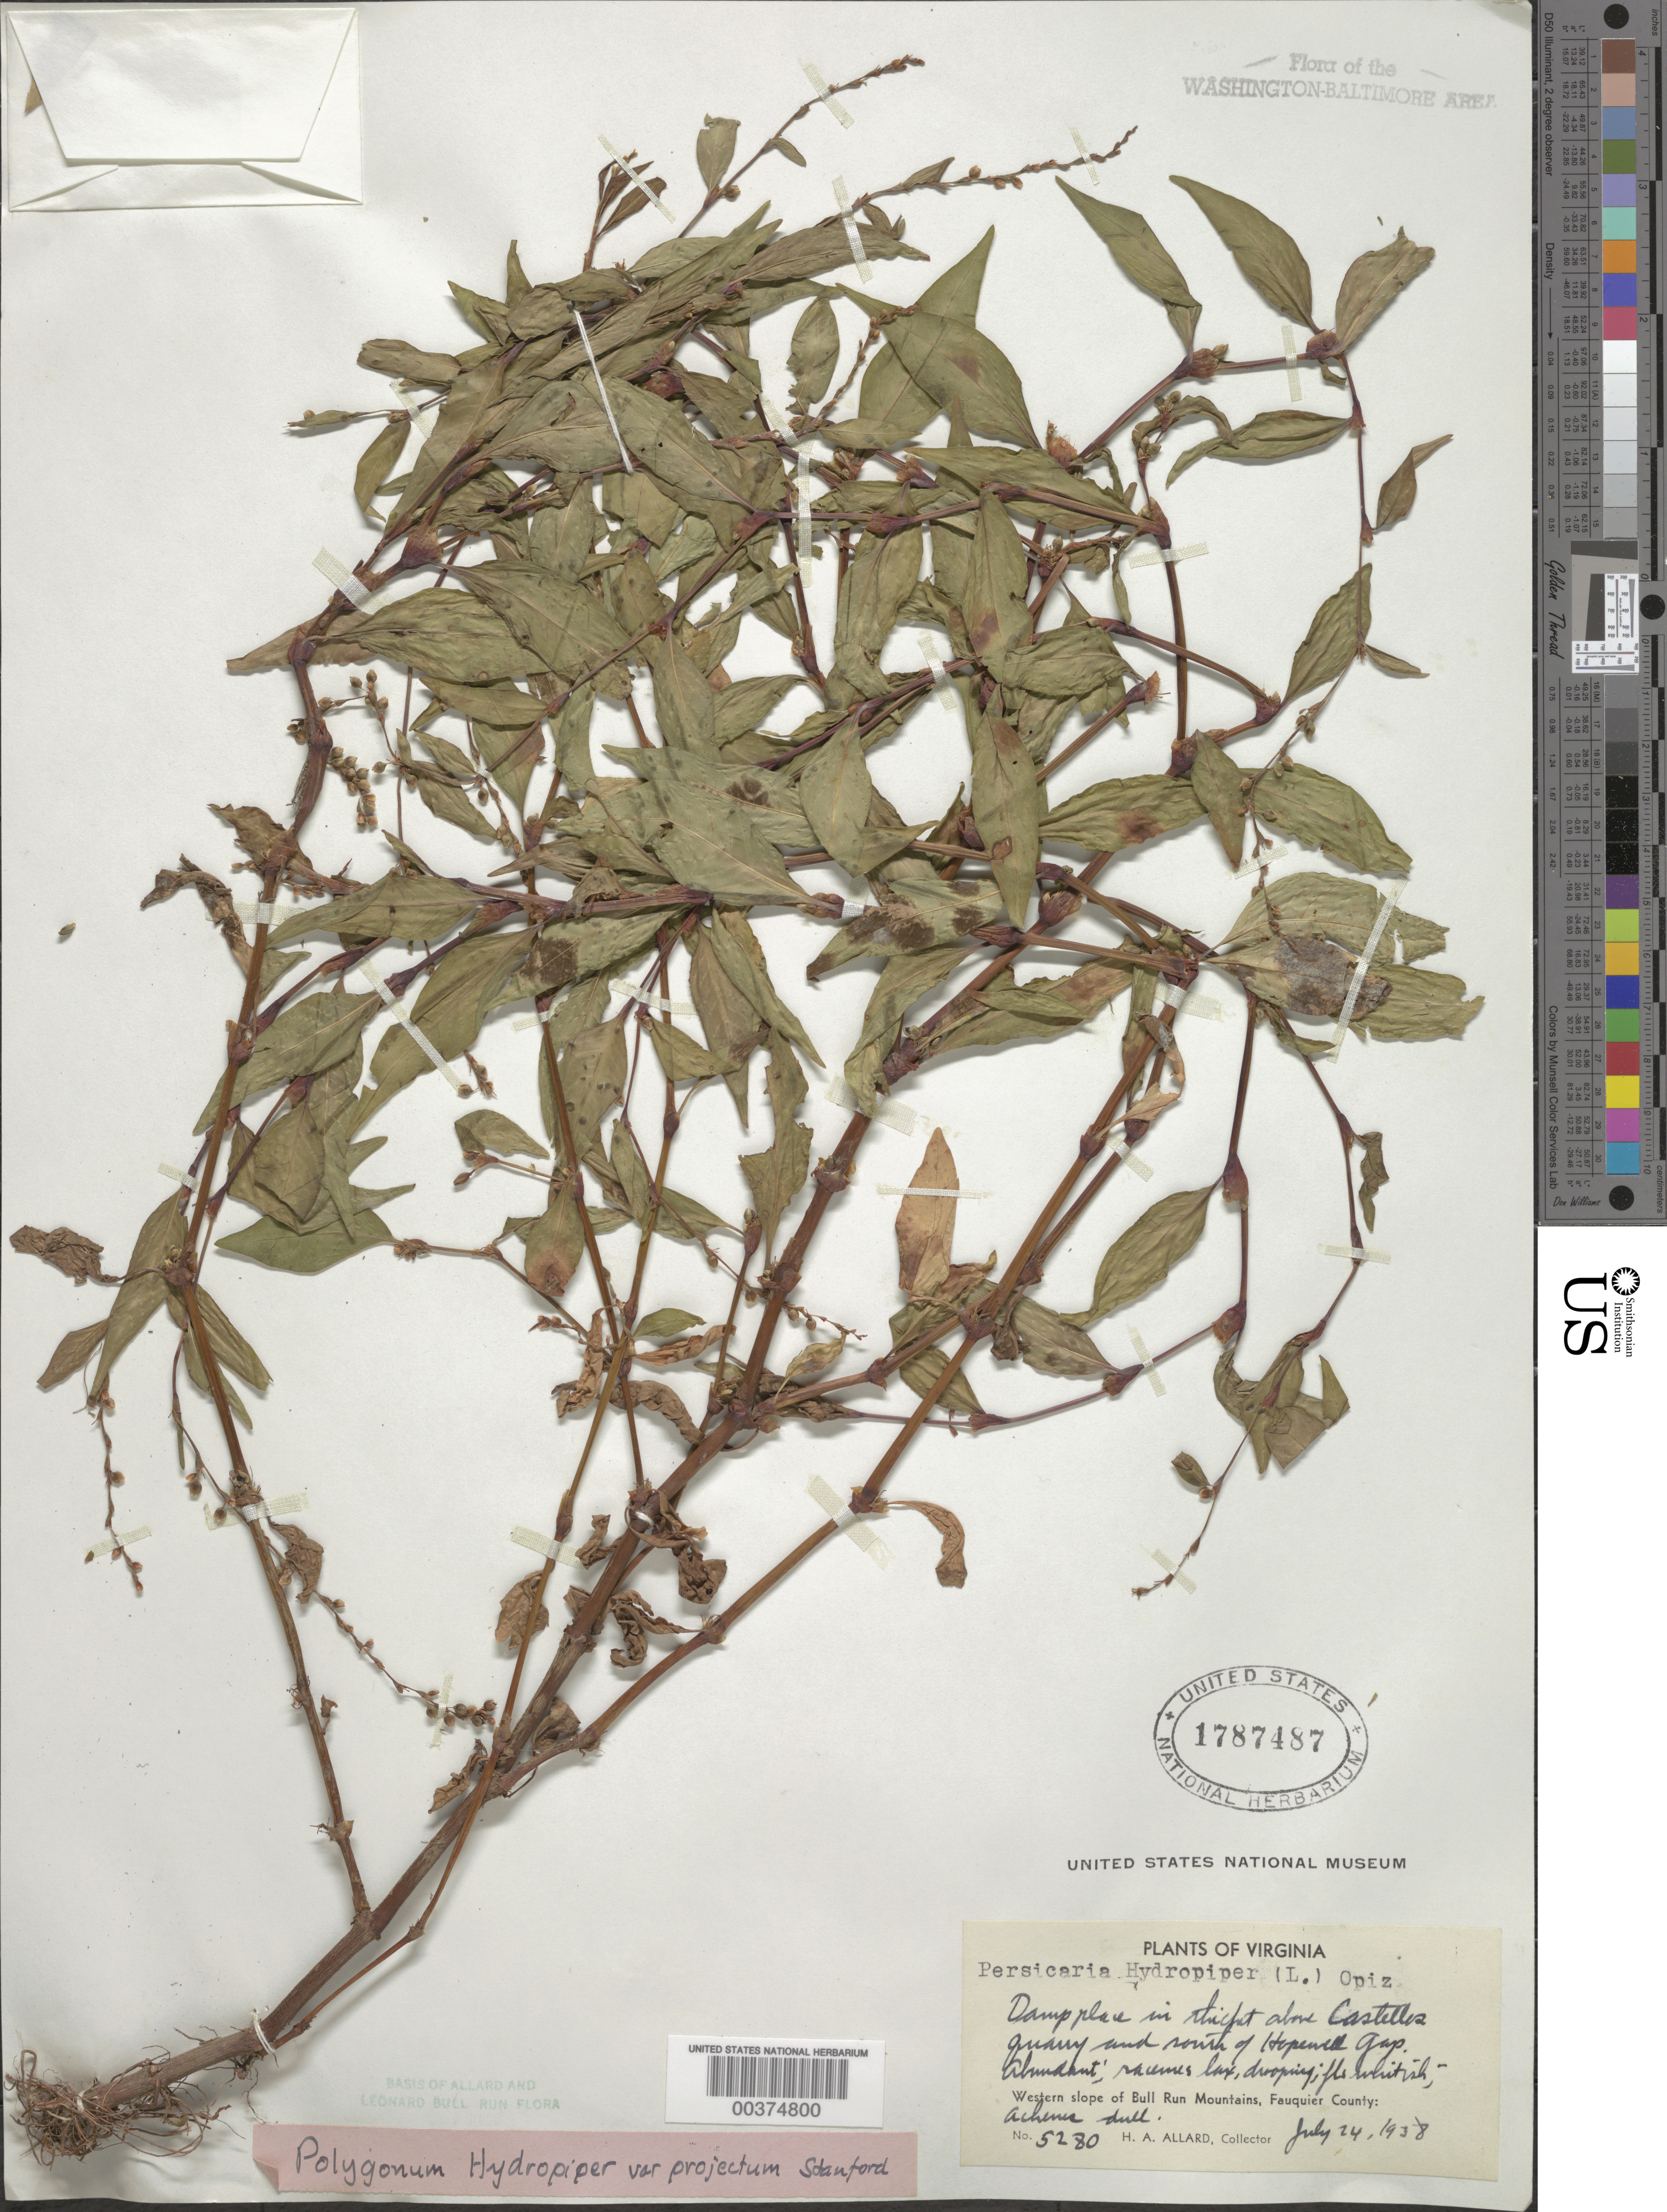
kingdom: Plantae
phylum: Tracheophyta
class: Magnoliopsida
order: Caryophyllales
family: Polygonaceae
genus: Persicaria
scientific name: Persicaria hydropiper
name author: (L.) Delarbre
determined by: Atha, D. E.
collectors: H. A. Allard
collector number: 5280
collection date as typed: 24 Jul 1938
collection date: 1938-07-24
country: United States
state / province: Virginia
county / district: Fauquier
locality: Castellos quarry, N of Hopewell Gap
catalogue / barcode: US 1787487